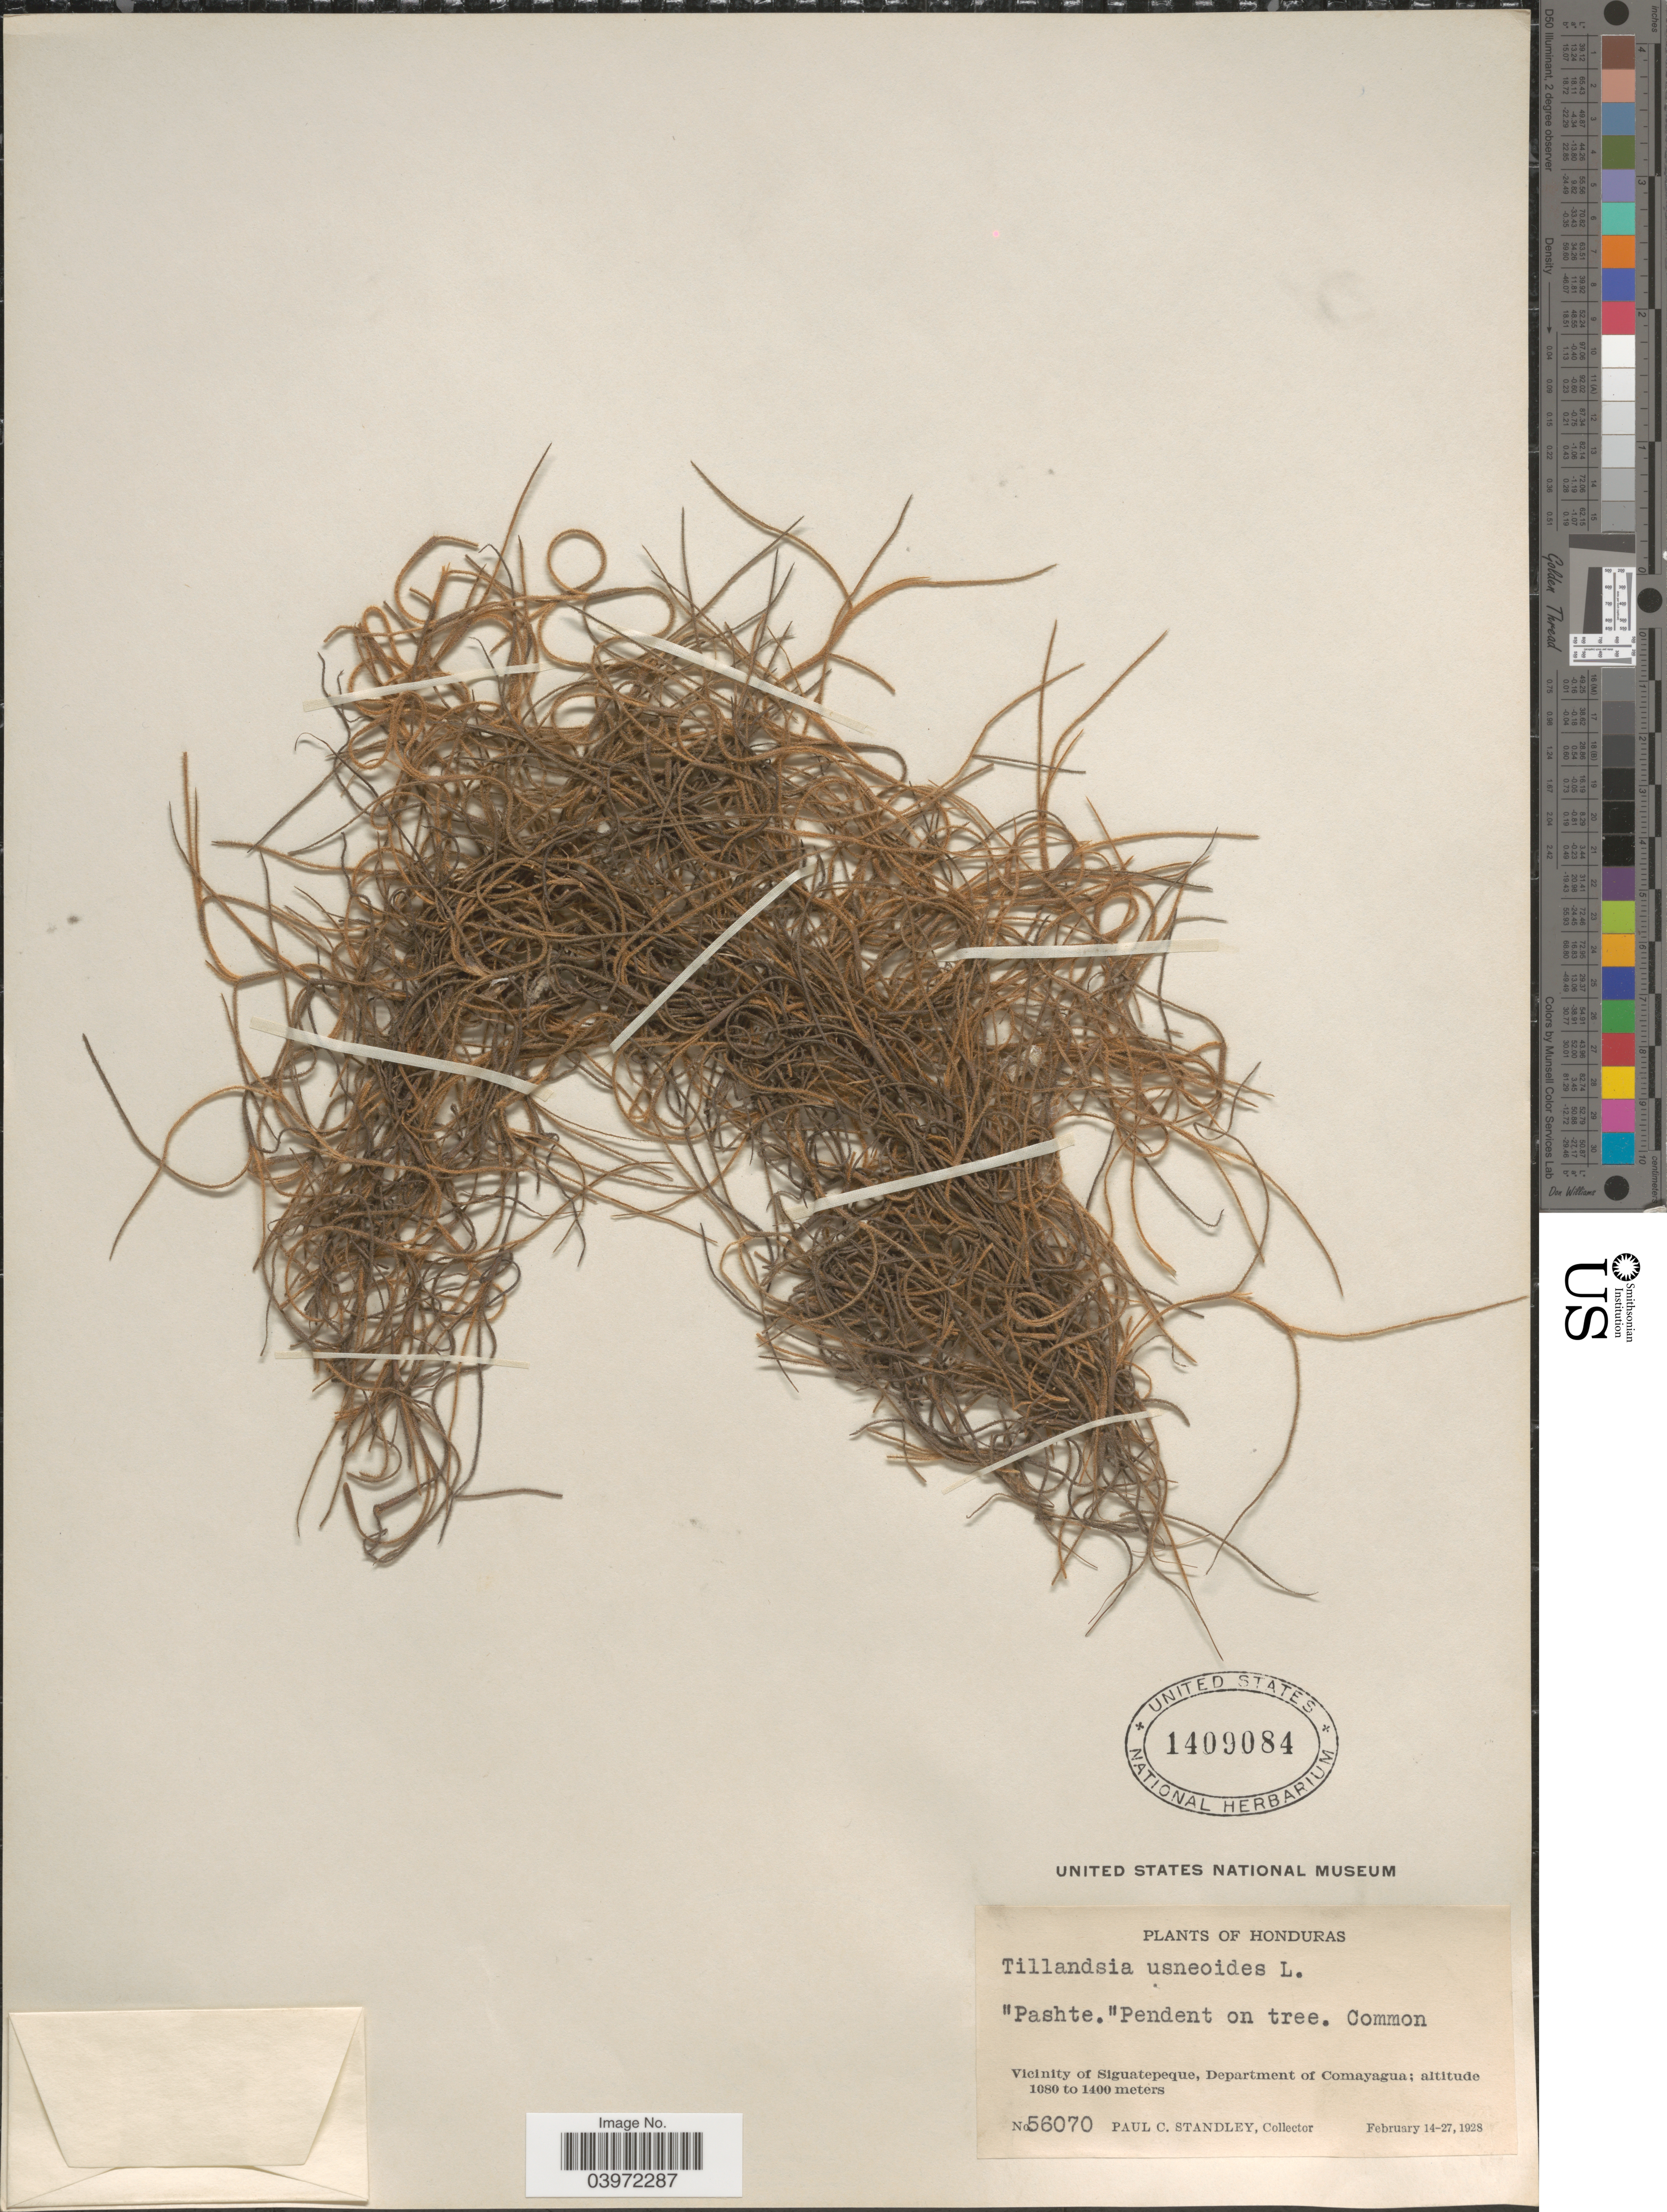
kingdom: Plantae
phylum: Tracheophyta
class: Liliopsida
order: Poales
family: Bromeliaceae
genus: Tillandsia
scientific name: Tillandsia usneoides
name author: (L.) L.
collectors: P. C. Standley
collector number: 56070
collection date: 1928-02-14/1928-02-27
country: Honduras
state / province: Comayagua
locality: Vicinity of Siguatepeque, Department of Comayagua.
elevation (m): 1080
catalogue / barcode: US 1409084